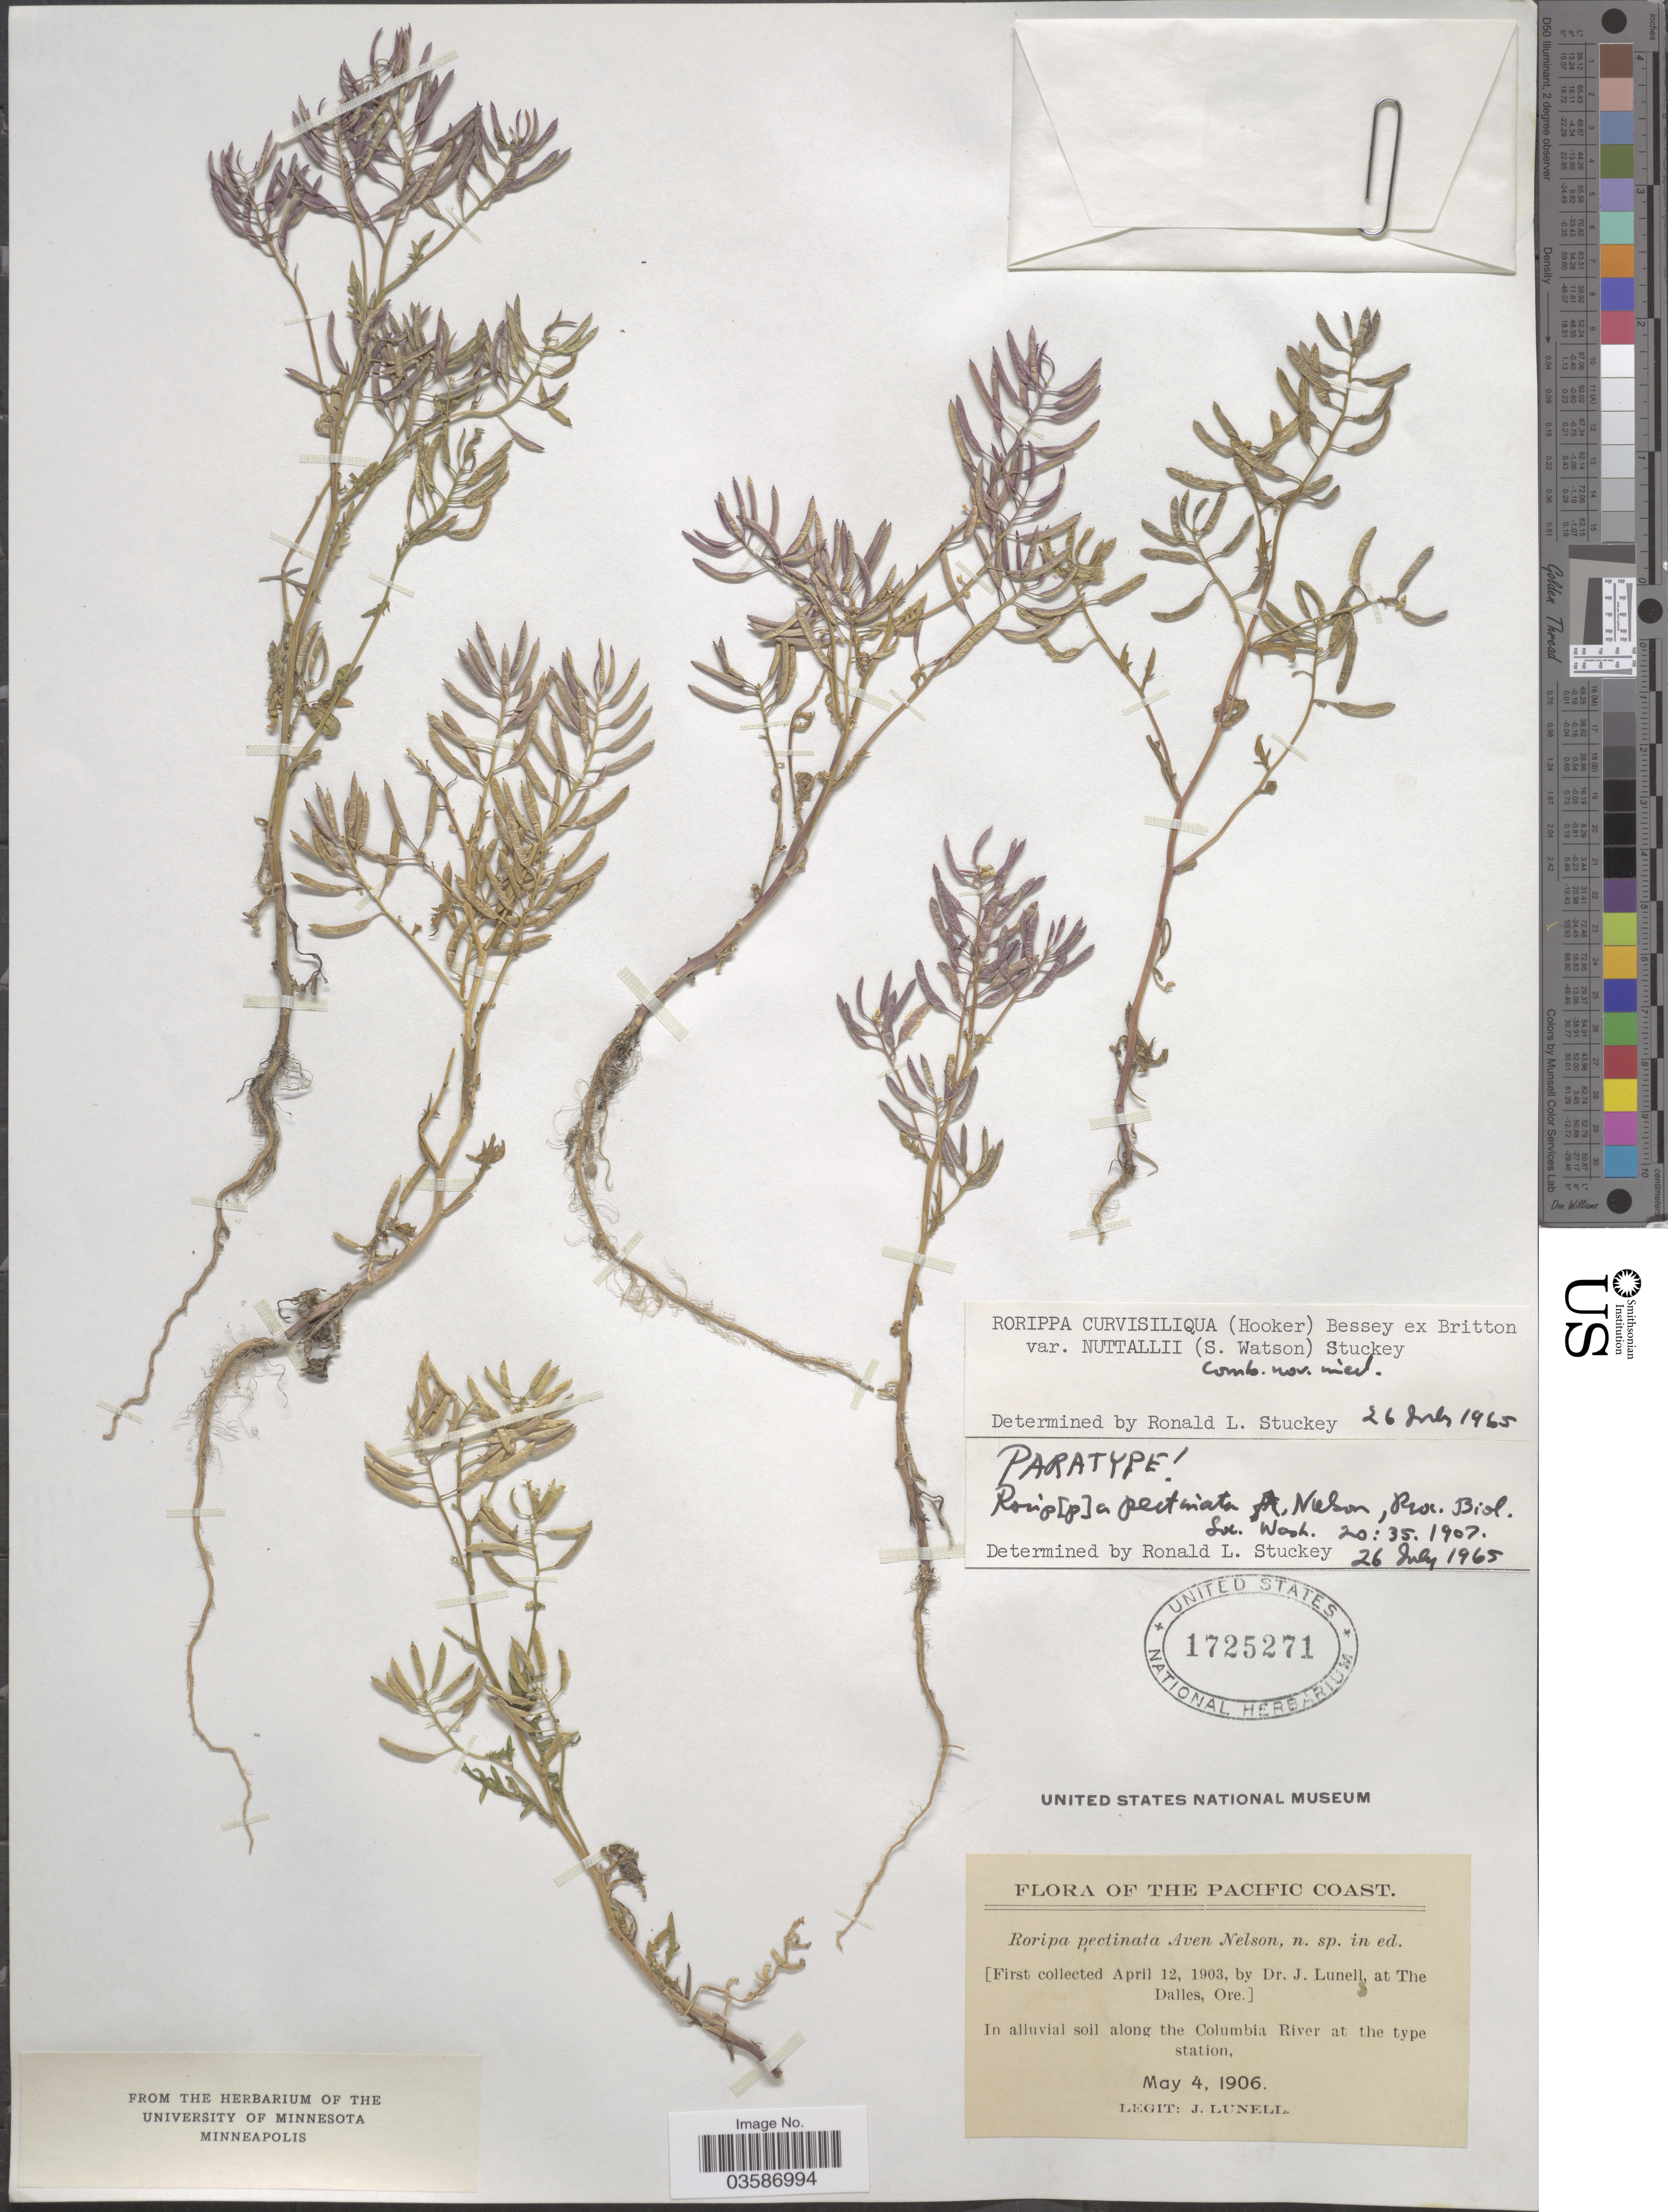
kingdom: Plantae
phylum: Tracheophyta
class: Magnoliopsida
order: Brassicales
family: Brassicaceae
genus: Rorippa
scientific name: Rorippa curvisiliqua var. nuttallii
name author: (S. Watson) Stuckey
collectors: J. Lunell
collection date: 1906-05-04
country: United States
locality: The Pacific Coast. Along the Columbia River at the type station.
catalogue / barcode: US 1725271